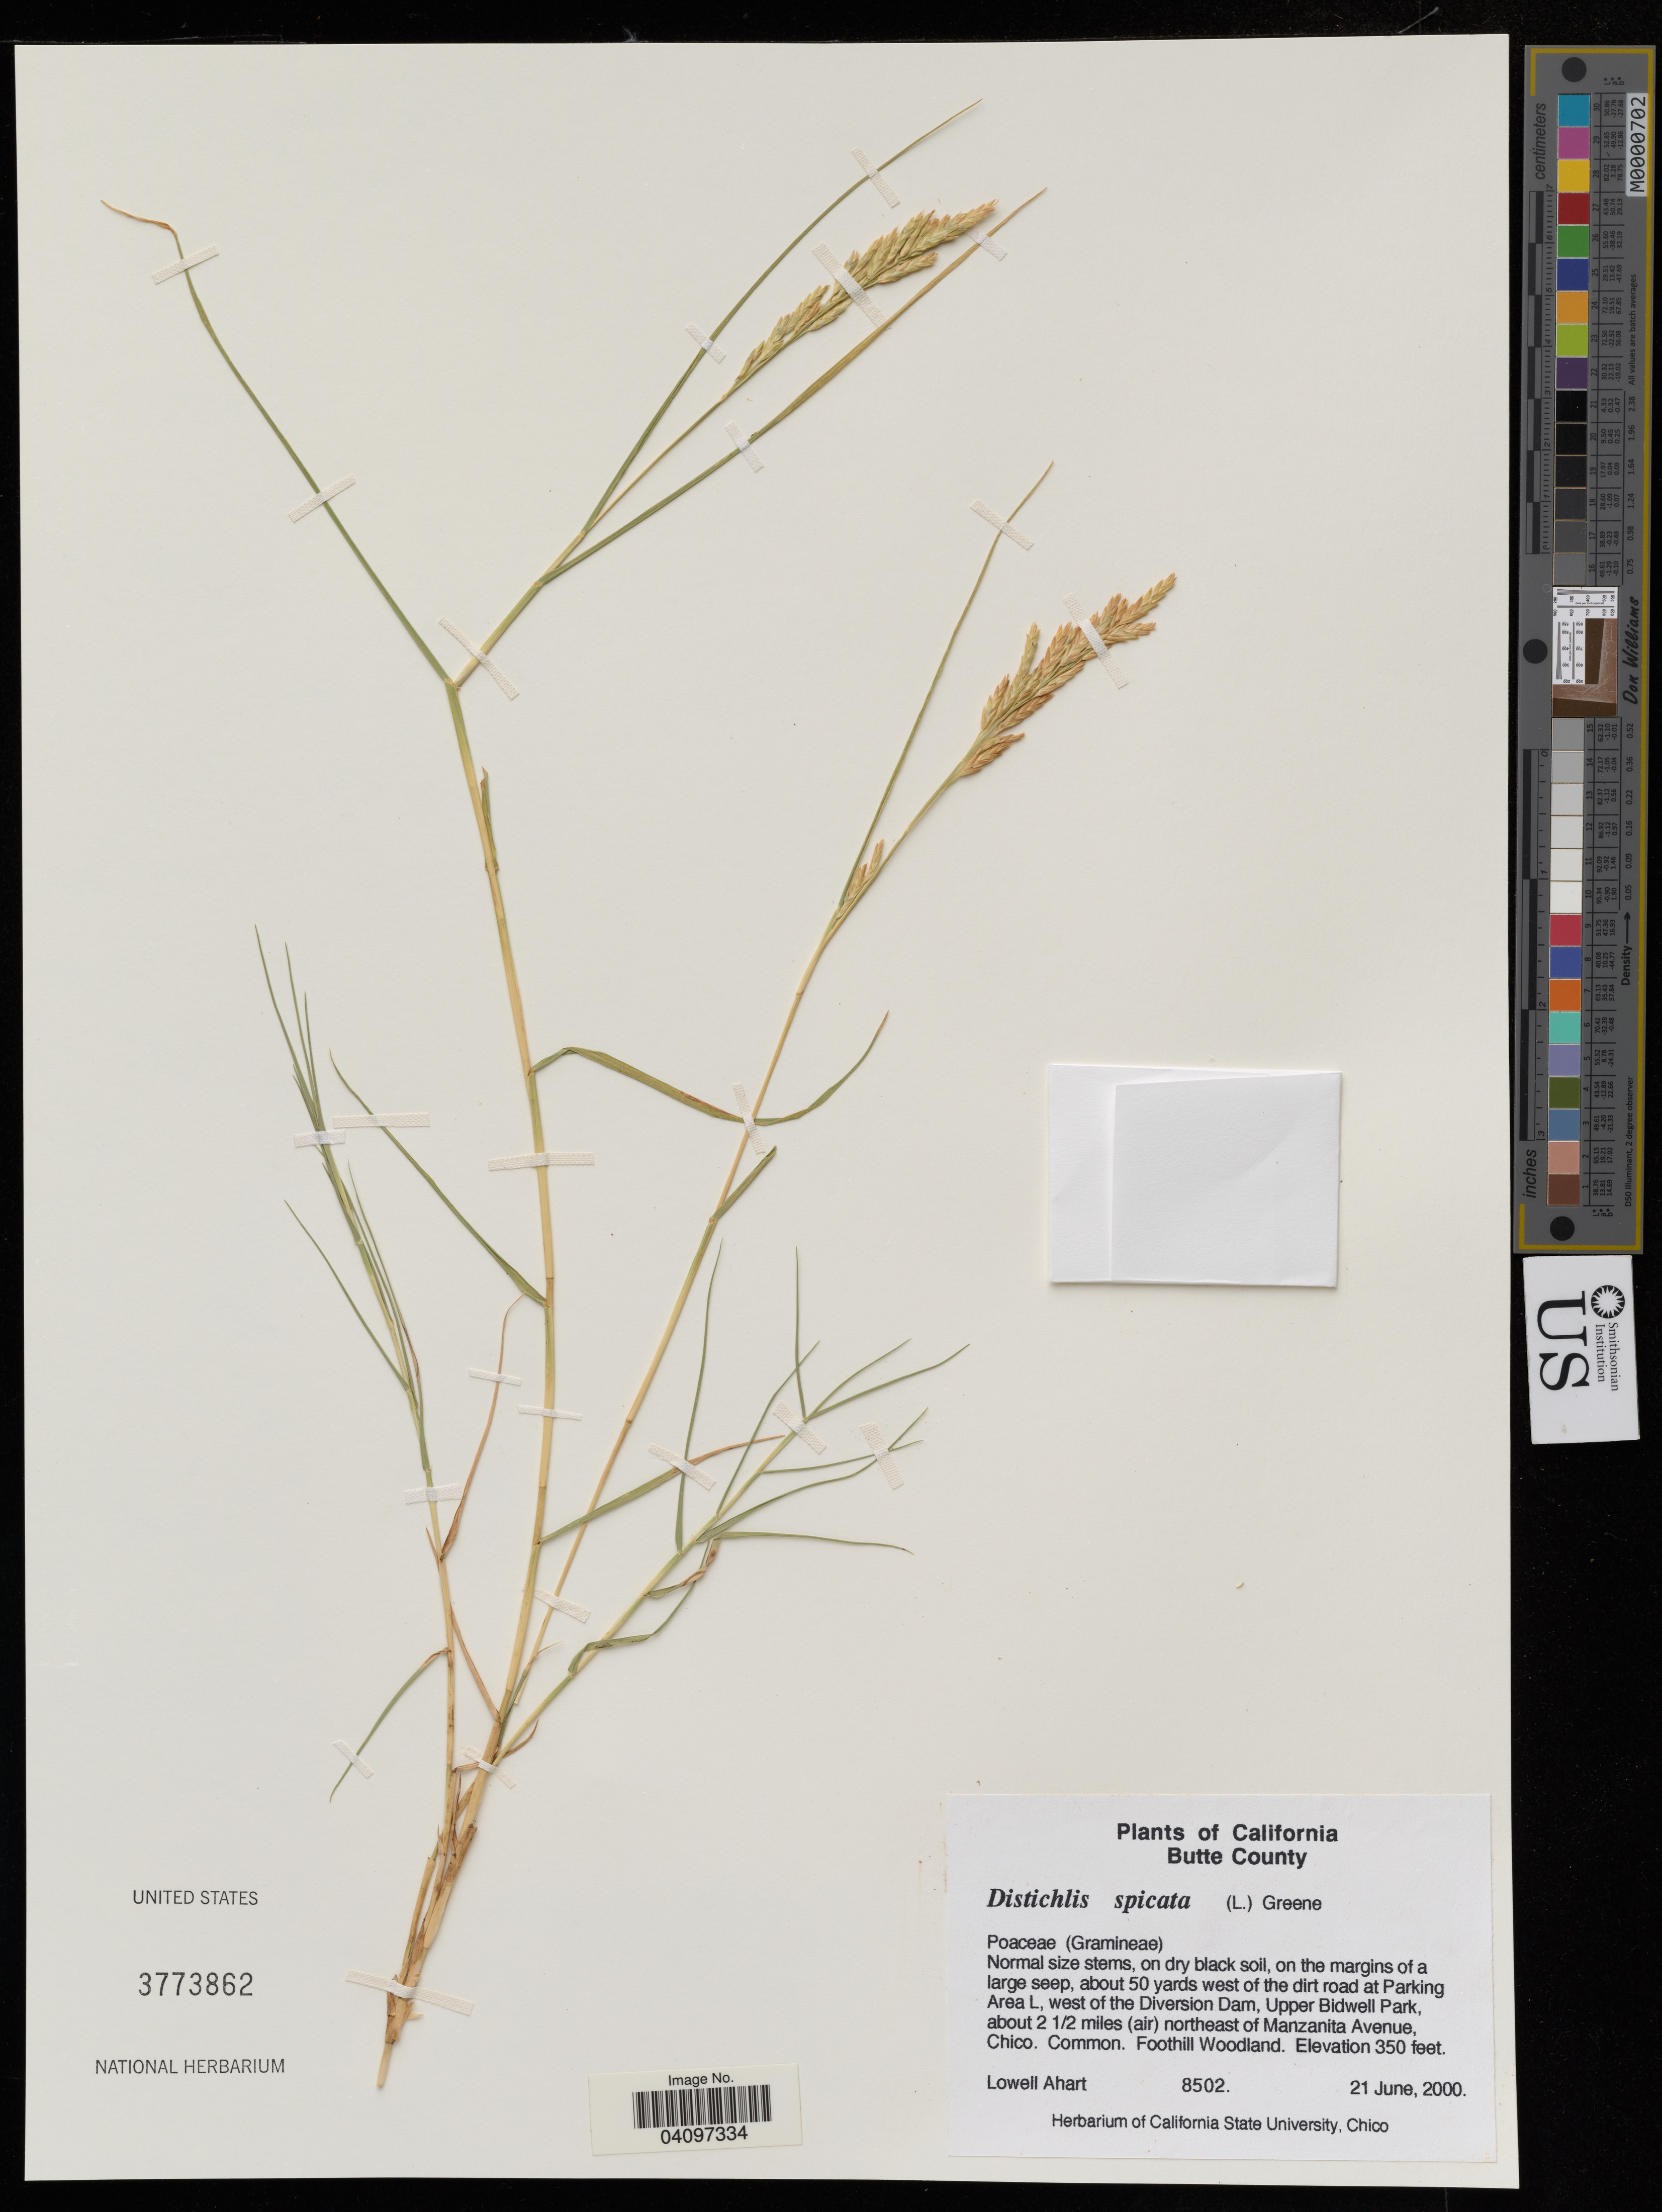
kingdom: Plantae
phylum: Tracheophyta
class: Liliopsida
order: Poales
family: Poaceae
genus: Distichlis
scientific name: Distichlis spicata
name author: (L.) Greene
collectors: L. Ahart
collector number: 8502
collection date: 2000-06-21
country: United States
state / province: California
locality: Butte County. About 50 yards west of the dirt road at Parking Area L, west of the Diversion Dam, Upper Bidwell Park, about 2 1/2 miles (air) northeast of Manzanita Avenue, Chico.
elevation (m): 107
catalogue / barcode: US 3773862